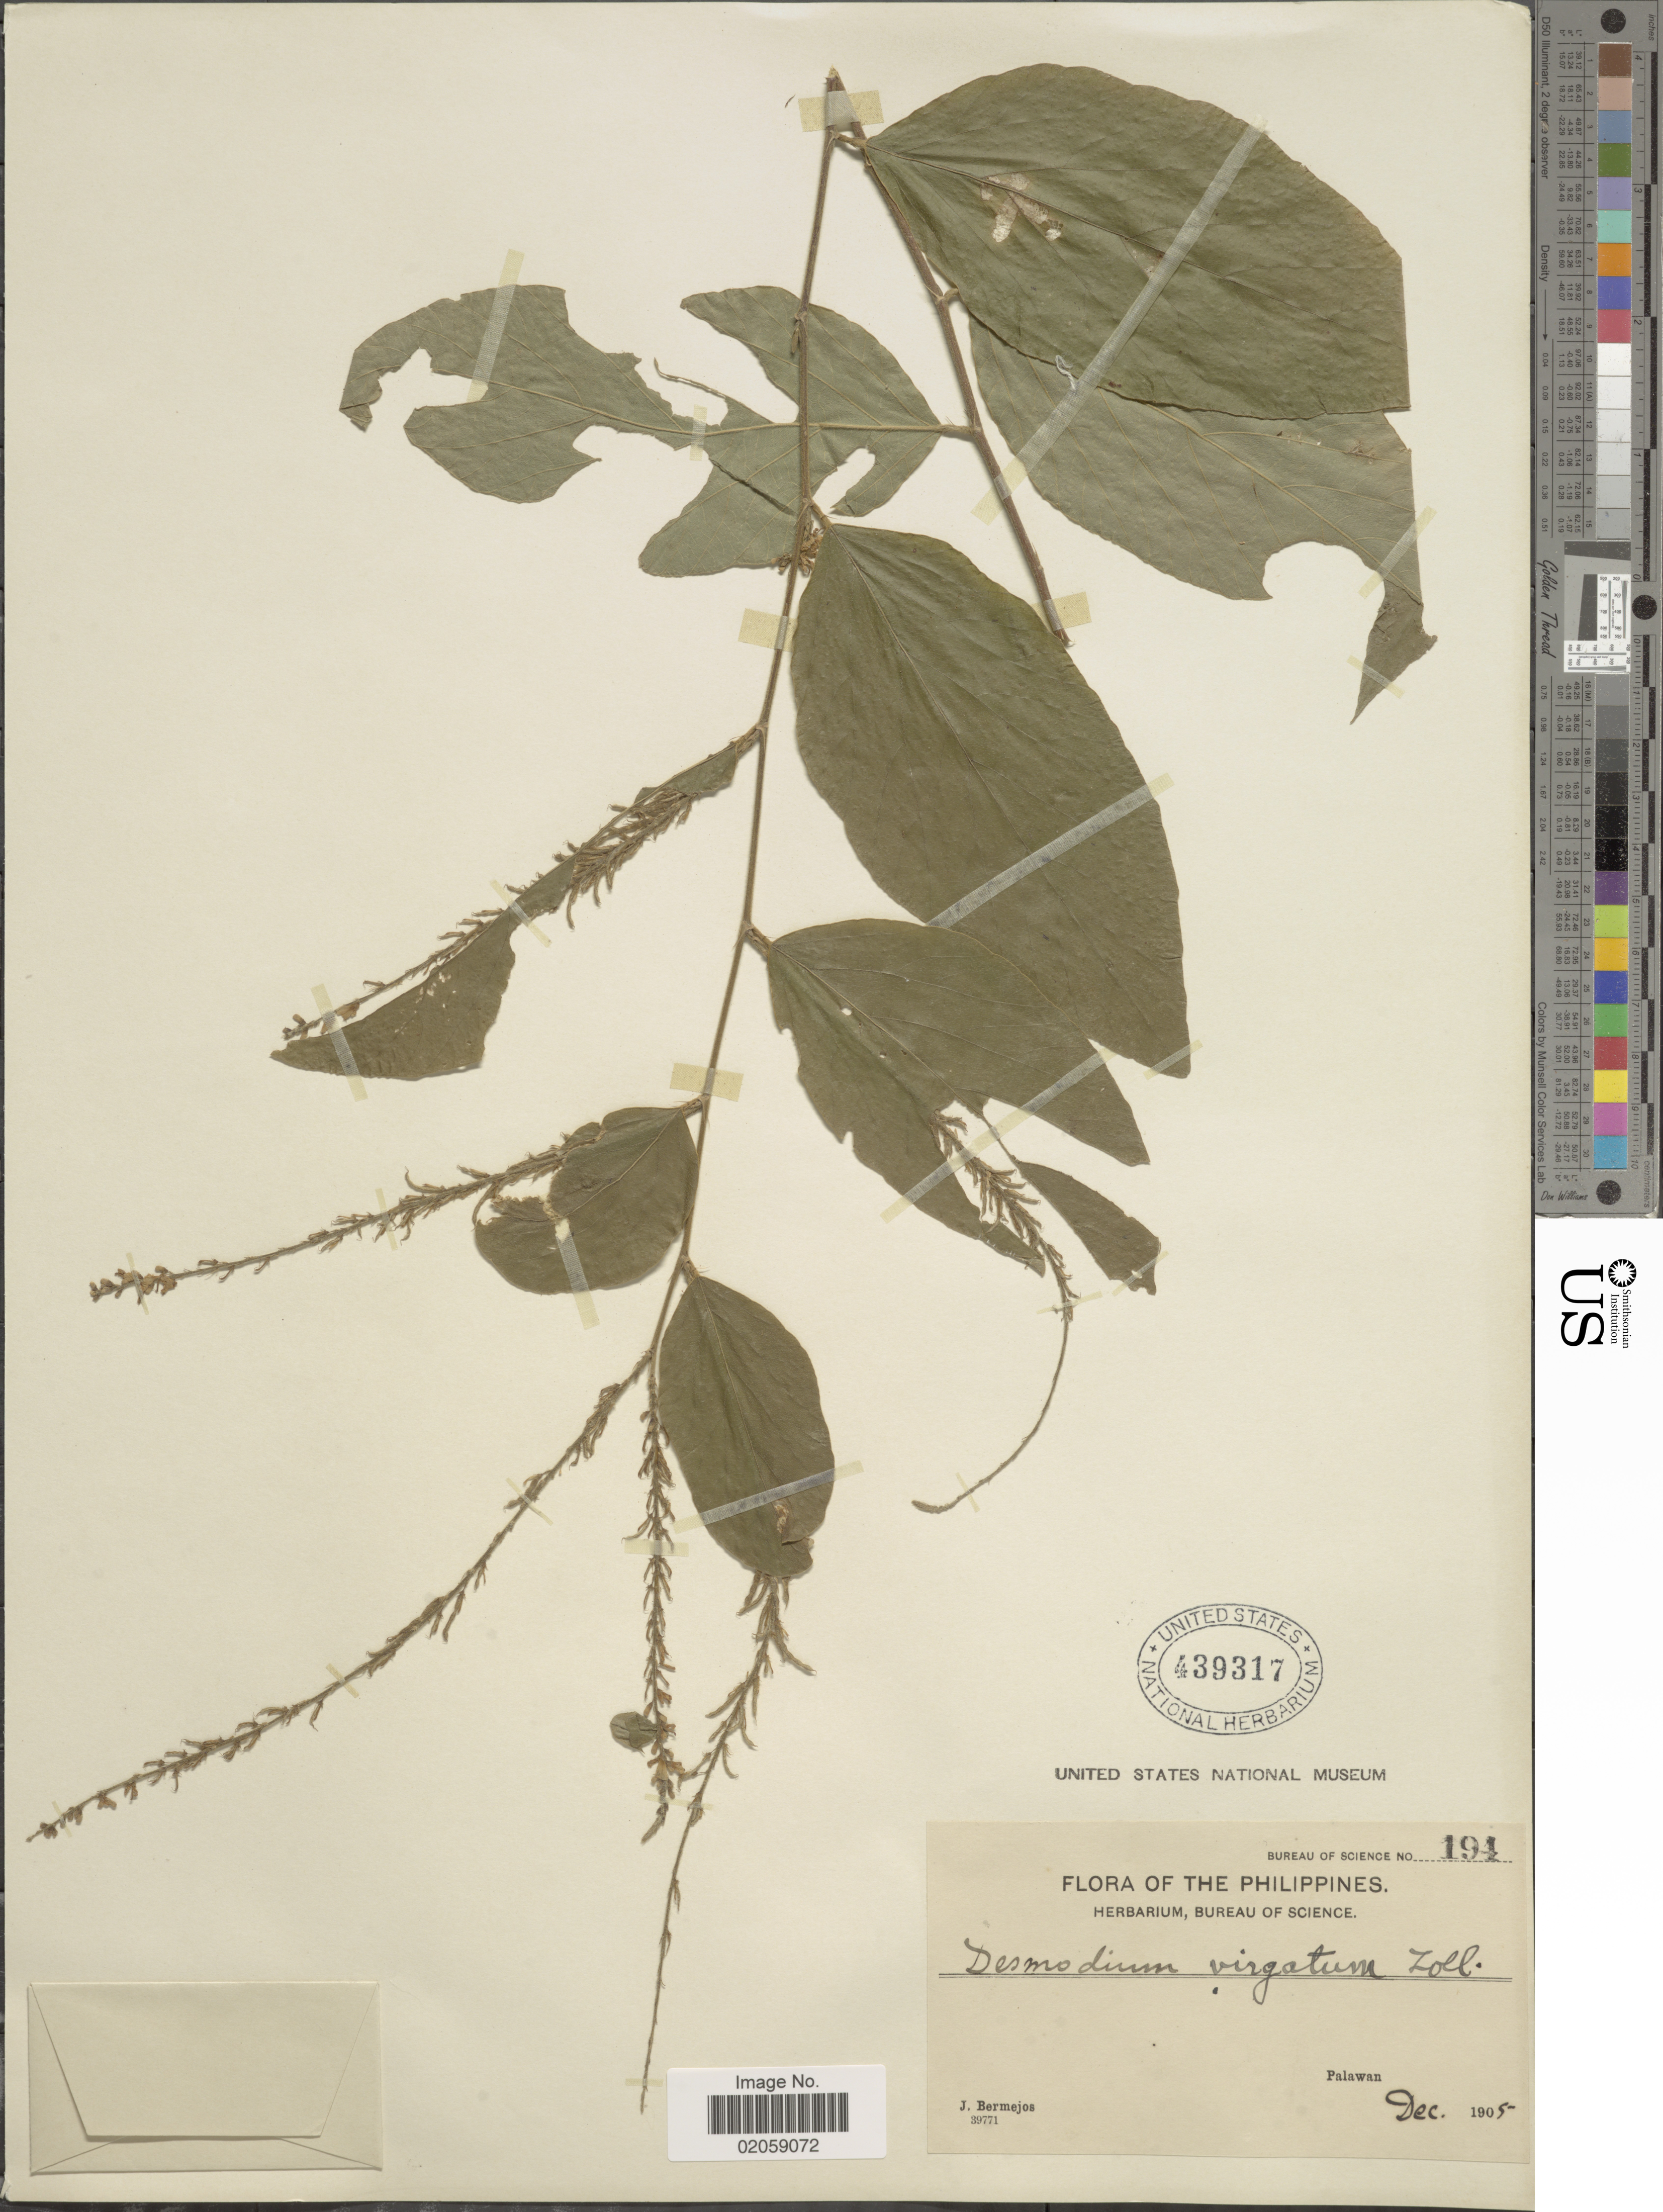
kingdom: Plantae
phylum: Tracheophyta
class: Magnoliopsida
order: Fabales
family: Fabaceae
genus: Desmodium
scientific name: Desmodium virgatum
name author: Desv.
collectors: J. Bermejos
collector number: Bureau of Science 194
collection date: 1905-12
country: Philippines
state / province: Mimaropa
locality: Palawan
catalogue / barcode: US 439317